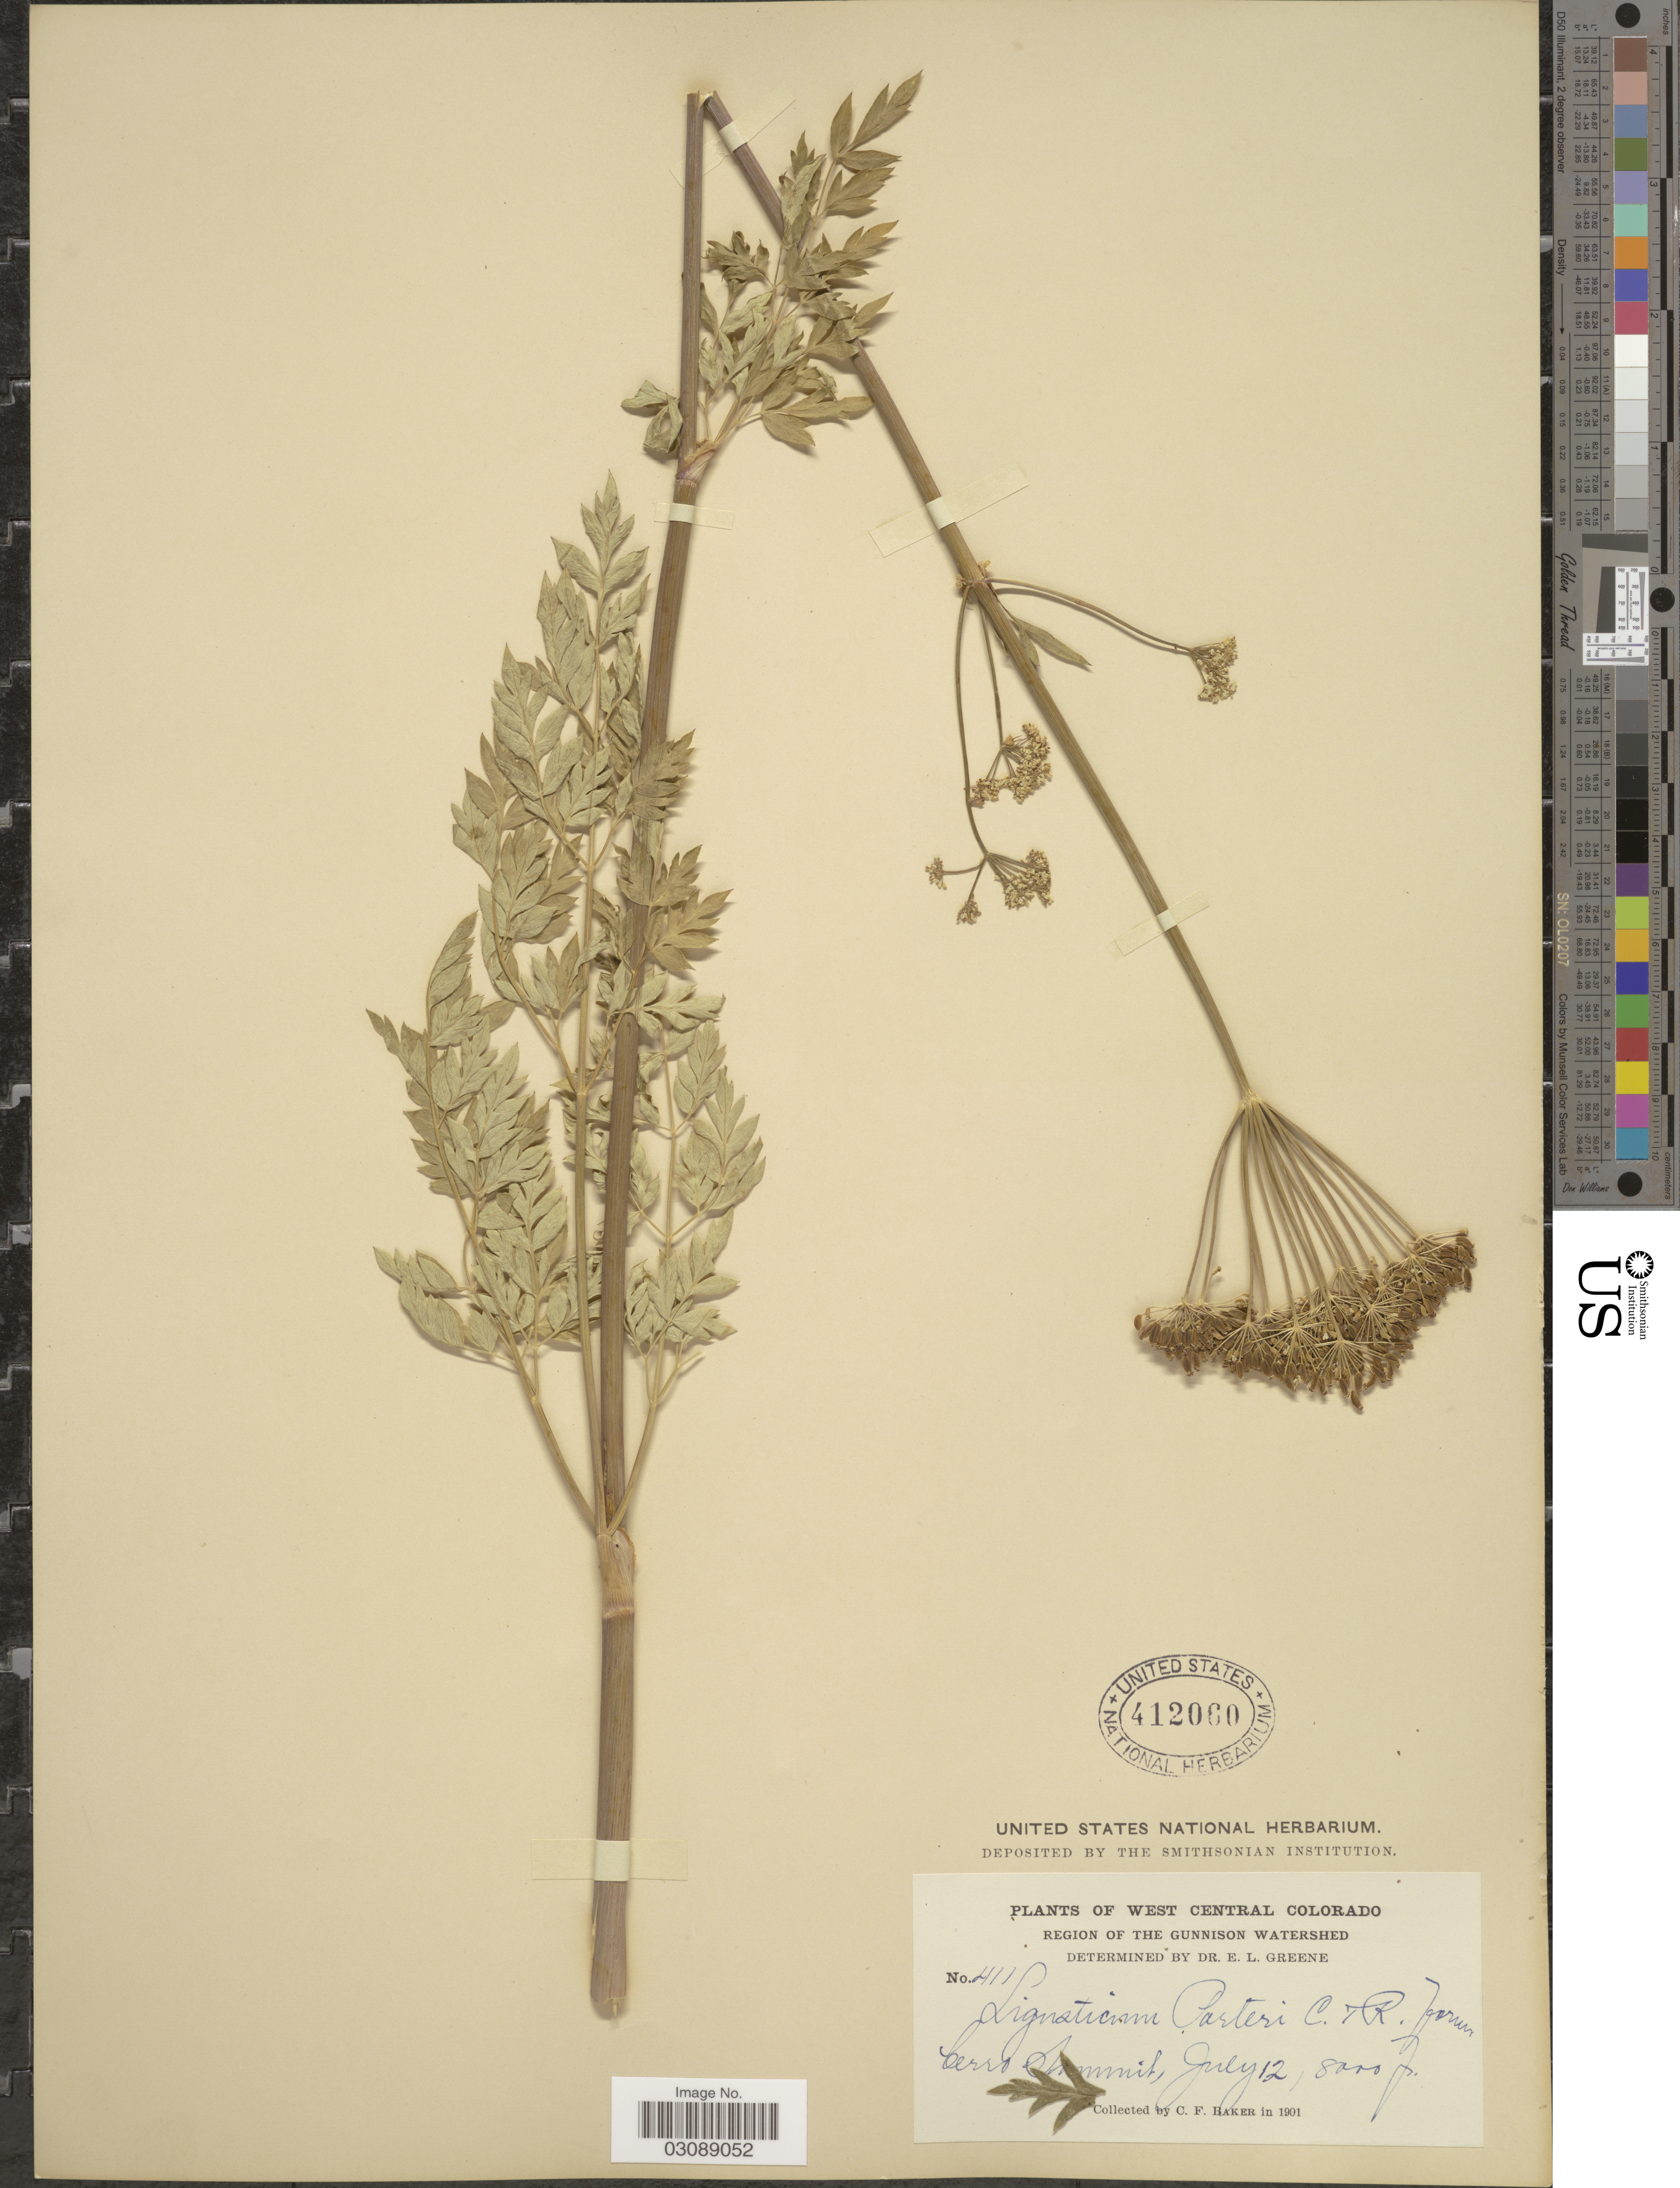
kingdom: Plantae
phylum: Tracheophyta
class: Magnoliopsida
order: Apiales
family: Apiaceae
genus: Ligusticum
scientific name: Ligusticum porteri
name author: J.M. Coult. & Rose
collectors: C. F. Baker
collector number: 411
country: United States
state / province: Colorado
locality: West Central Colorado. Region of the Gunnison Watershed. Cerro Summit.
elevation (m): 2438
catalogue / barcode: US 412060